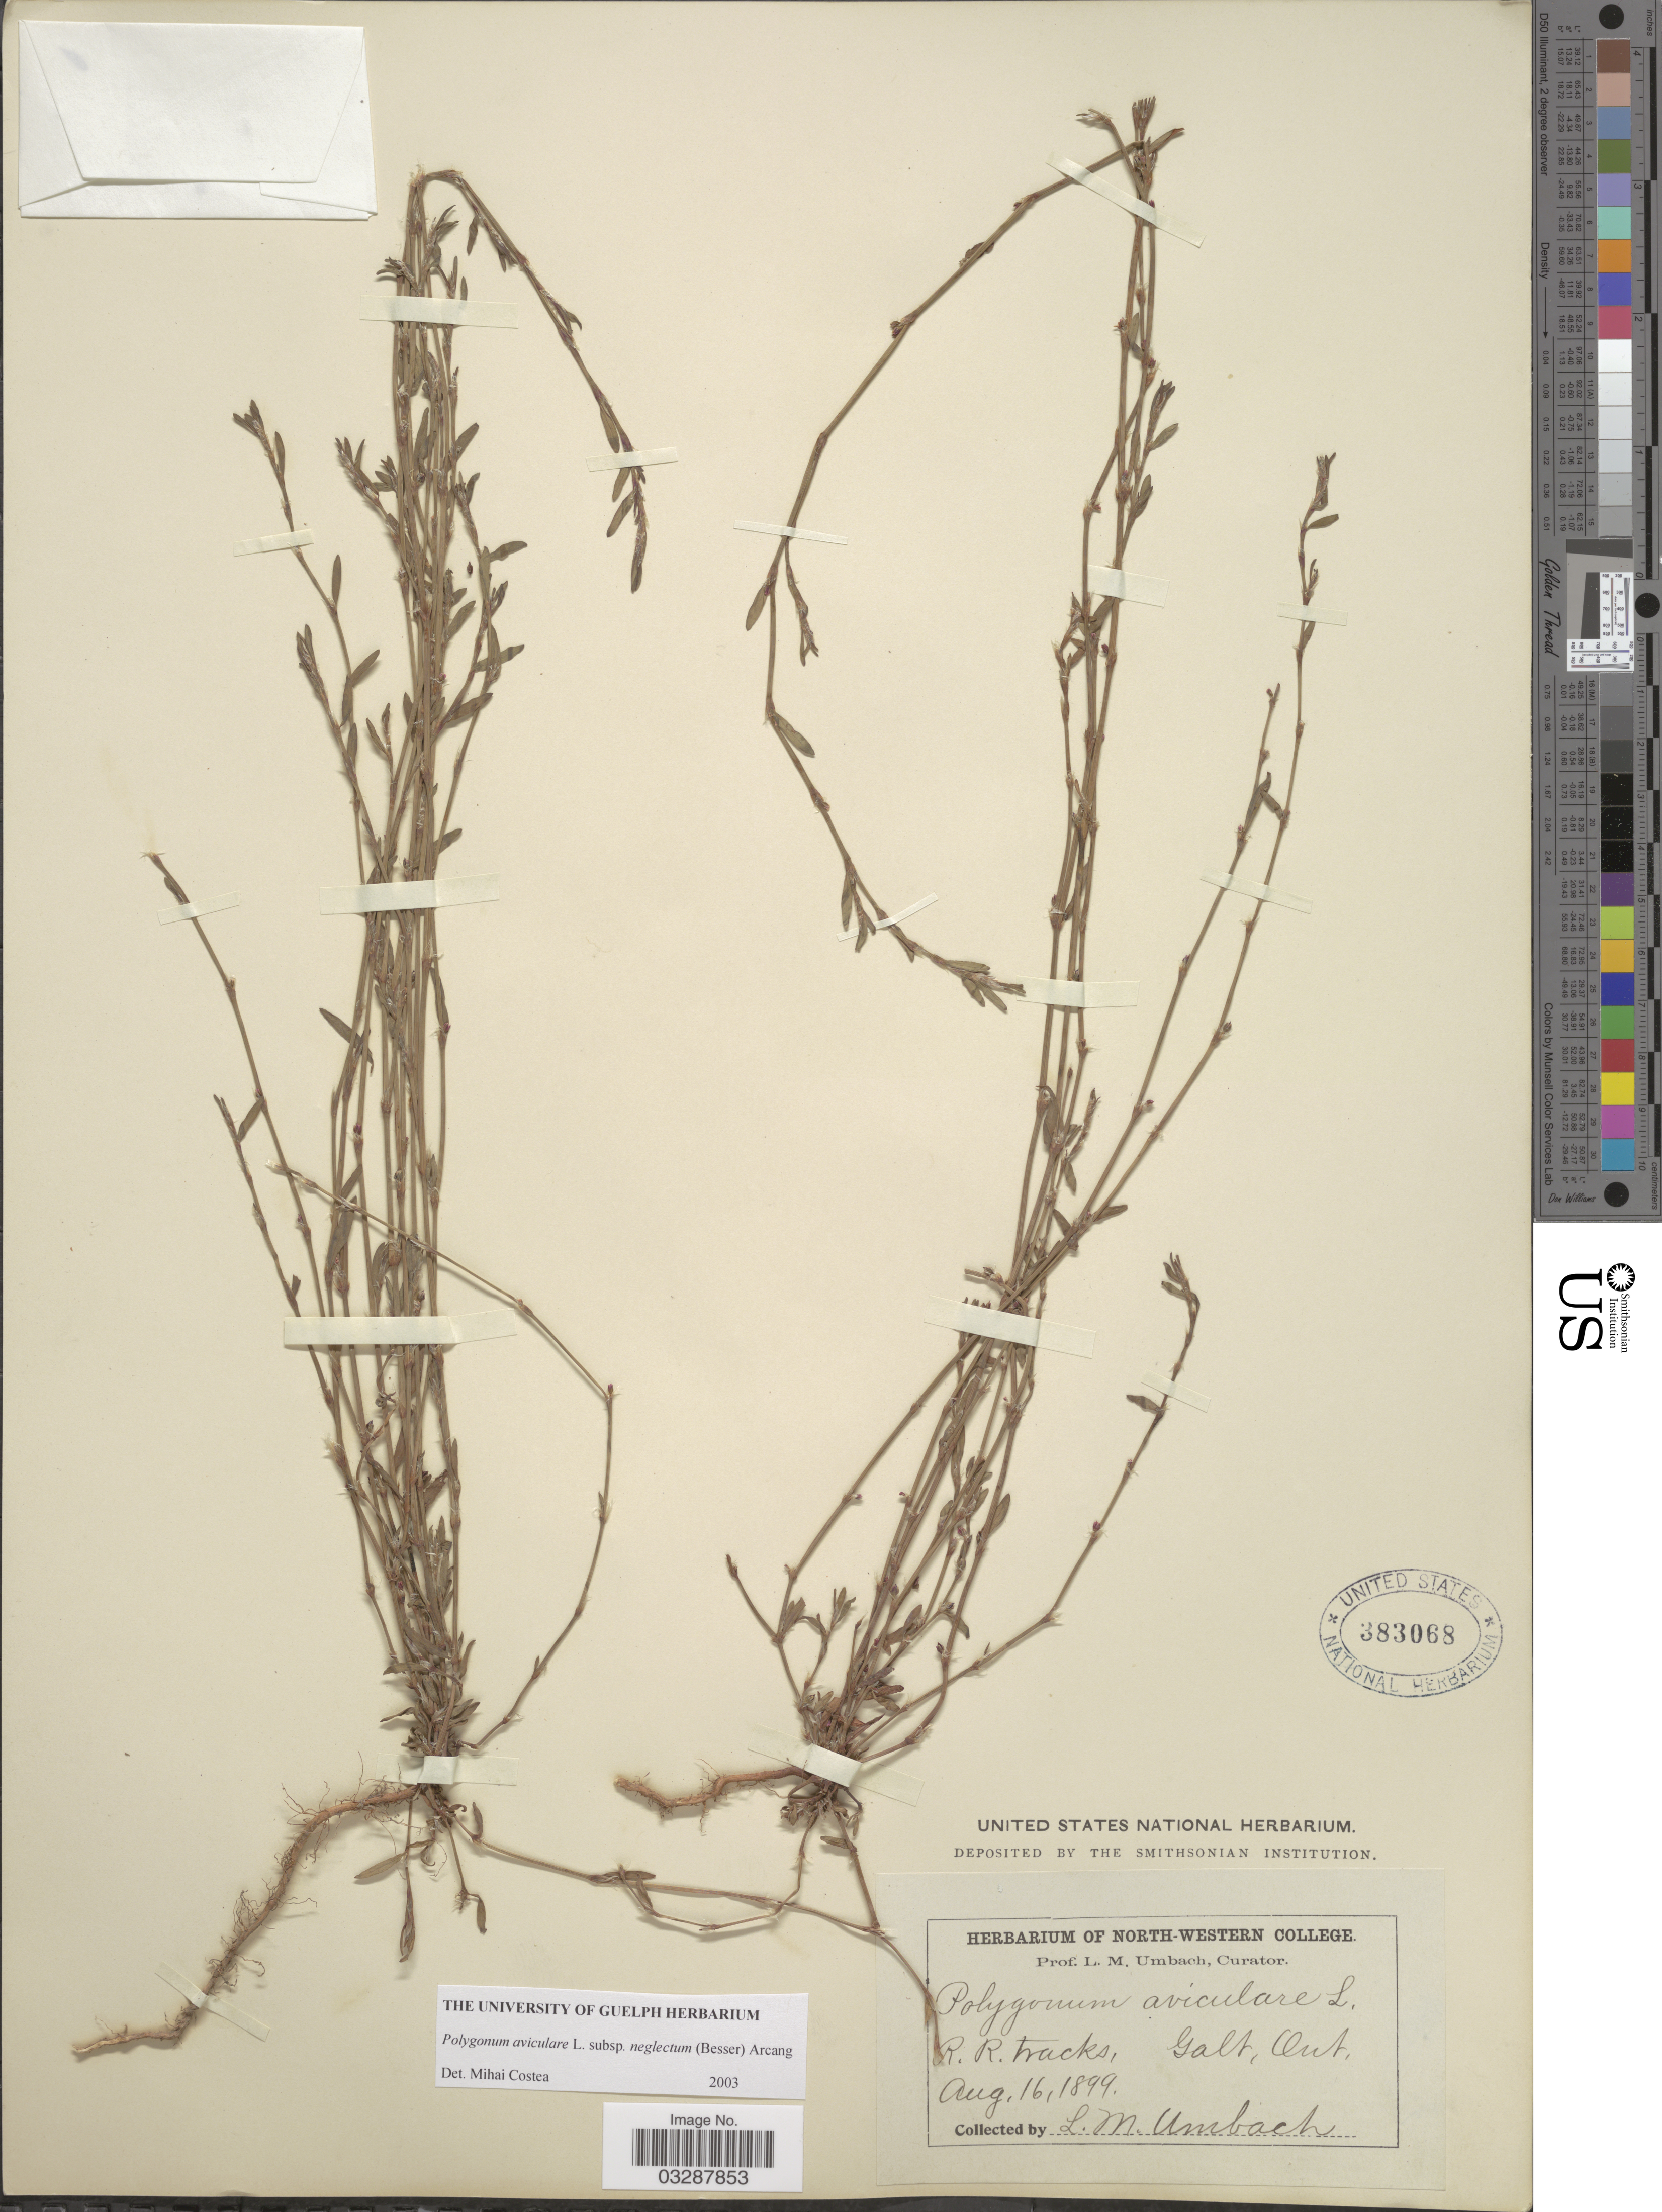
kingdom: Plantae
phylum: Tracheophyta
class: Magnoliopsida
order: Caryophyllales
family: Polygonaceae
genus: Polygonum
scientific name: Polygonum aviculare subsp. neglectum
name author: (Besser) Arcang.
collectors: L. M. Umbach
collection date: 1899-08-16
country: Canada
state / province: Ontario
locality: R.R. tracks, Galt.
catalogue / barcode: US 383068